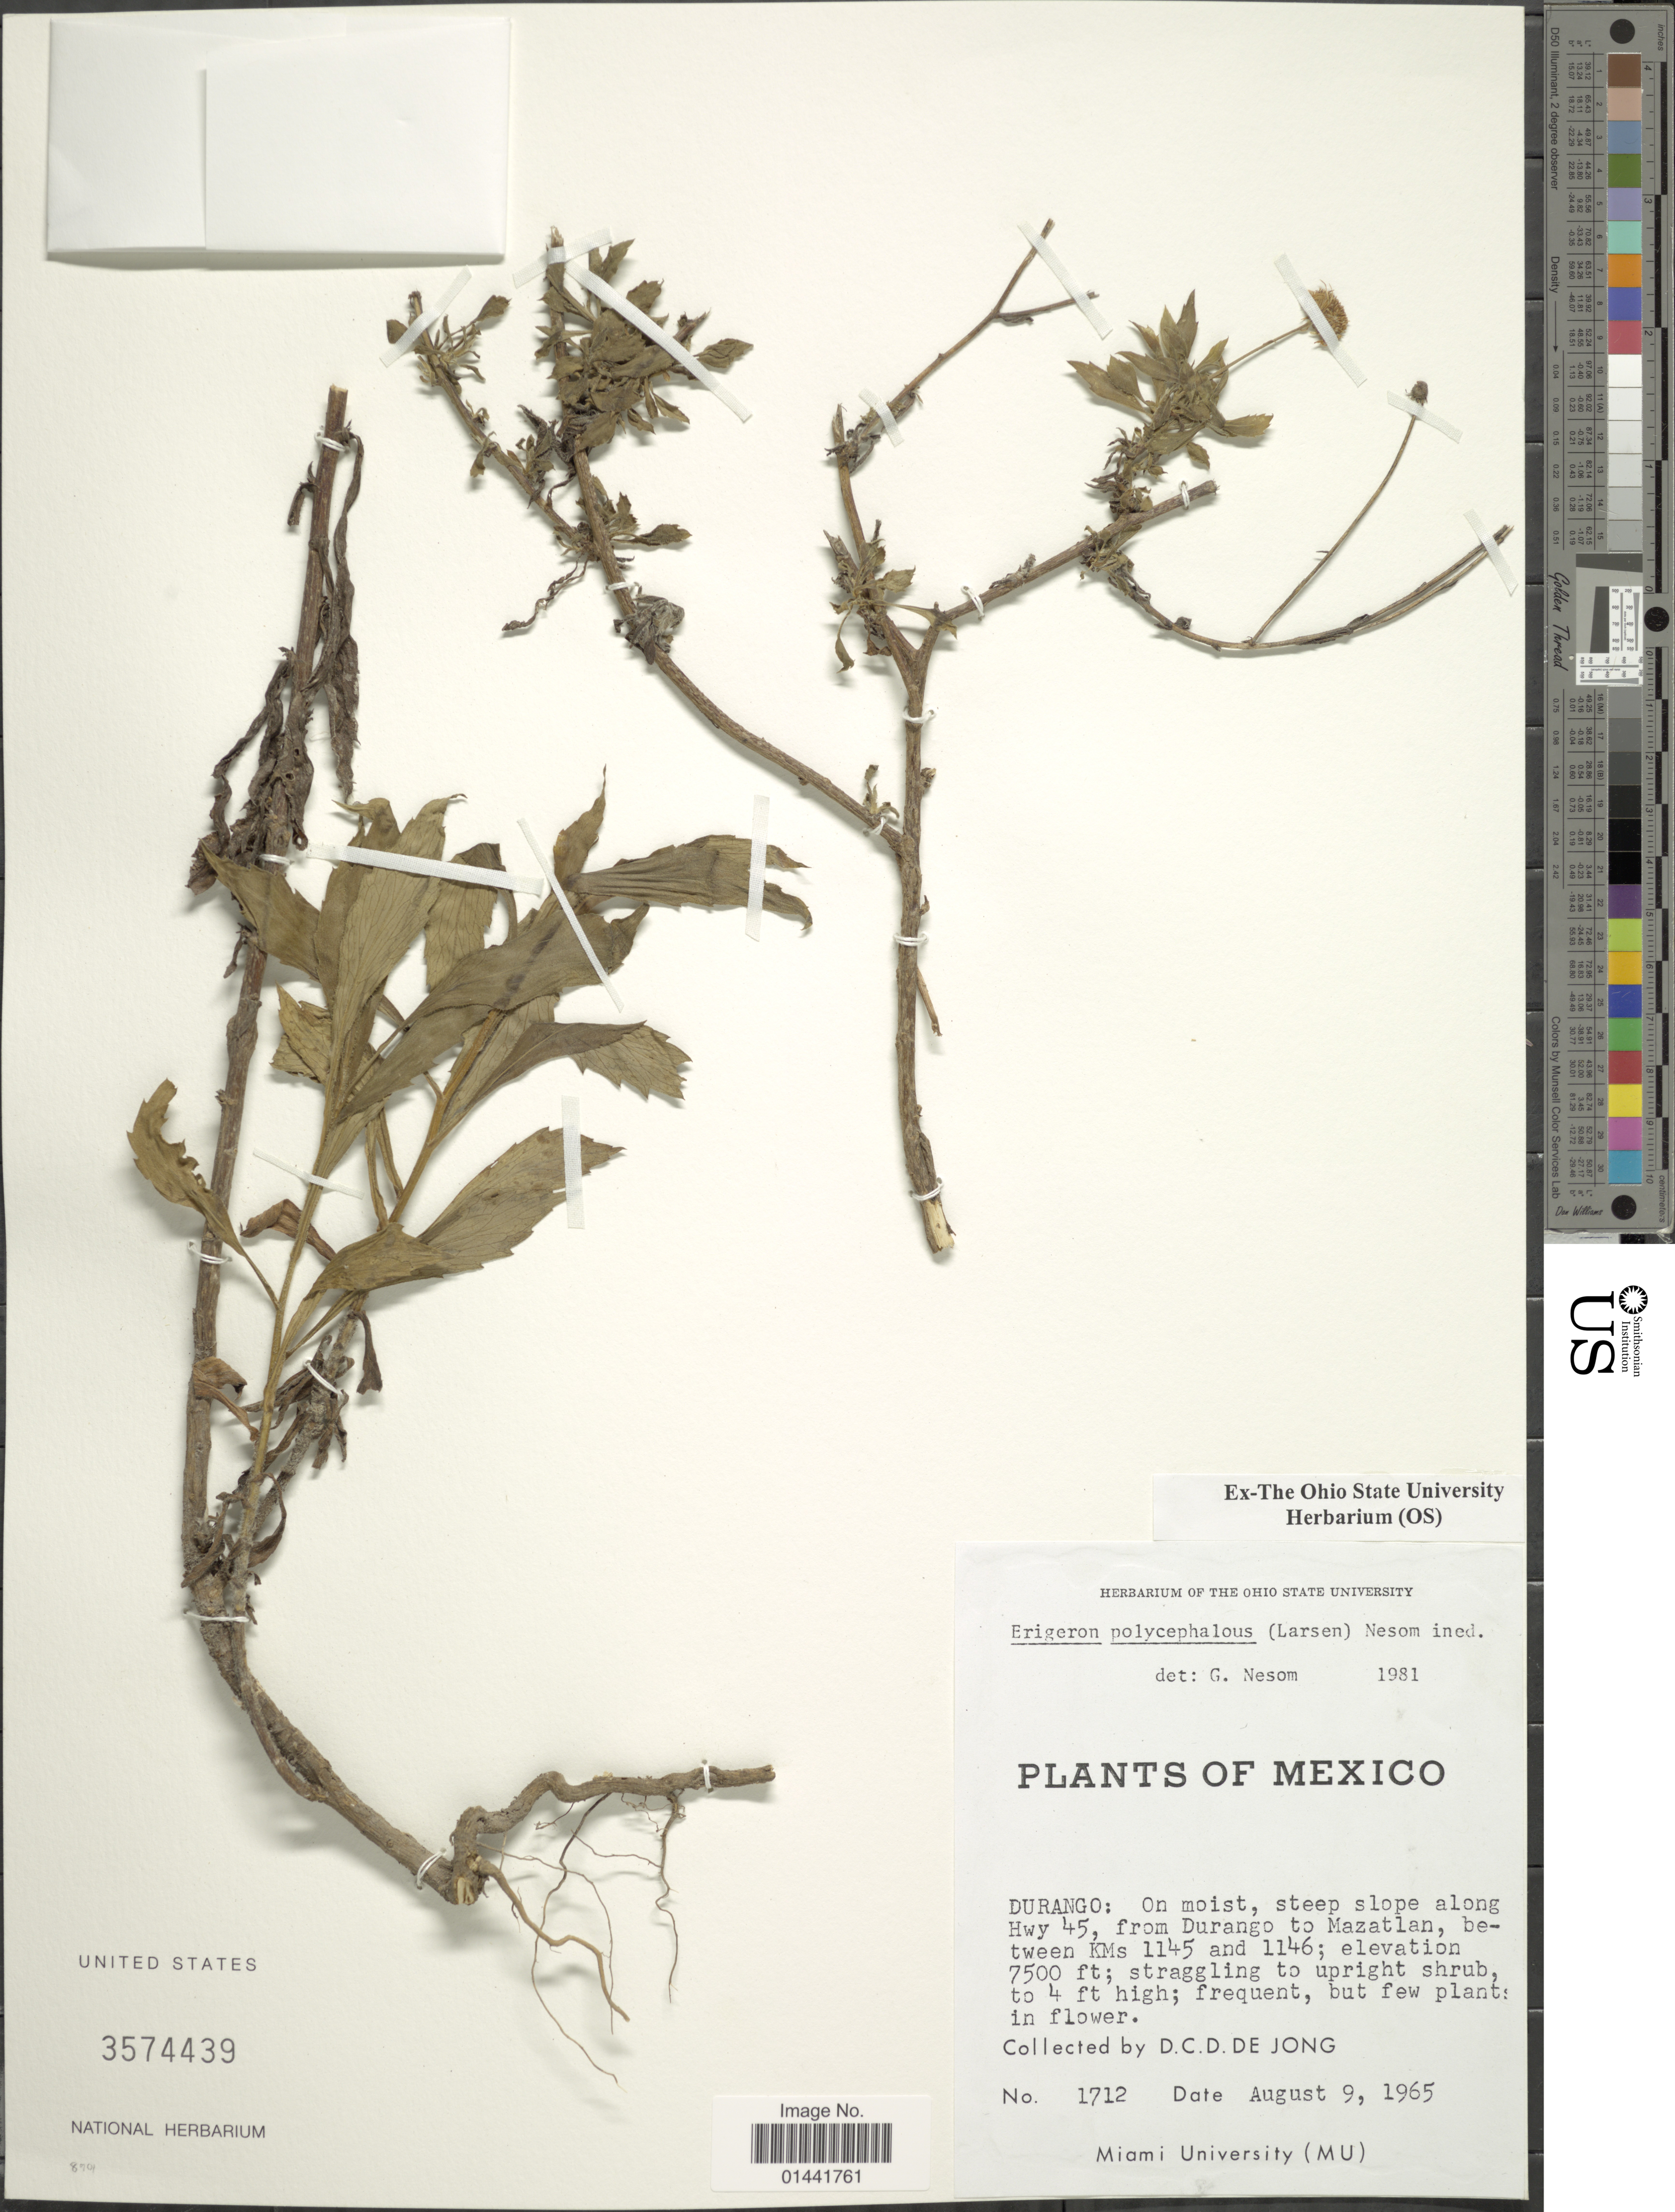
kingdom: Plantae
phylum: Tracheophyta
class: Magnoliopsida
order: Asterales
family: Asteraceae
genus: Erigeron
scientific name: Erigeron polycephalus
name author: (Larsen) G.L. Nesom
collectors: D. De Jong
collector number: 1712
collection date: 1965-08-09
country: Mexico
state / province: Durango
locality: On moist, steep slope along Hwy 45, from Durango to Mazatlan, between KMs 1145 and 1146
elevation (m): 2286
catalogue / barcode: US 3574439